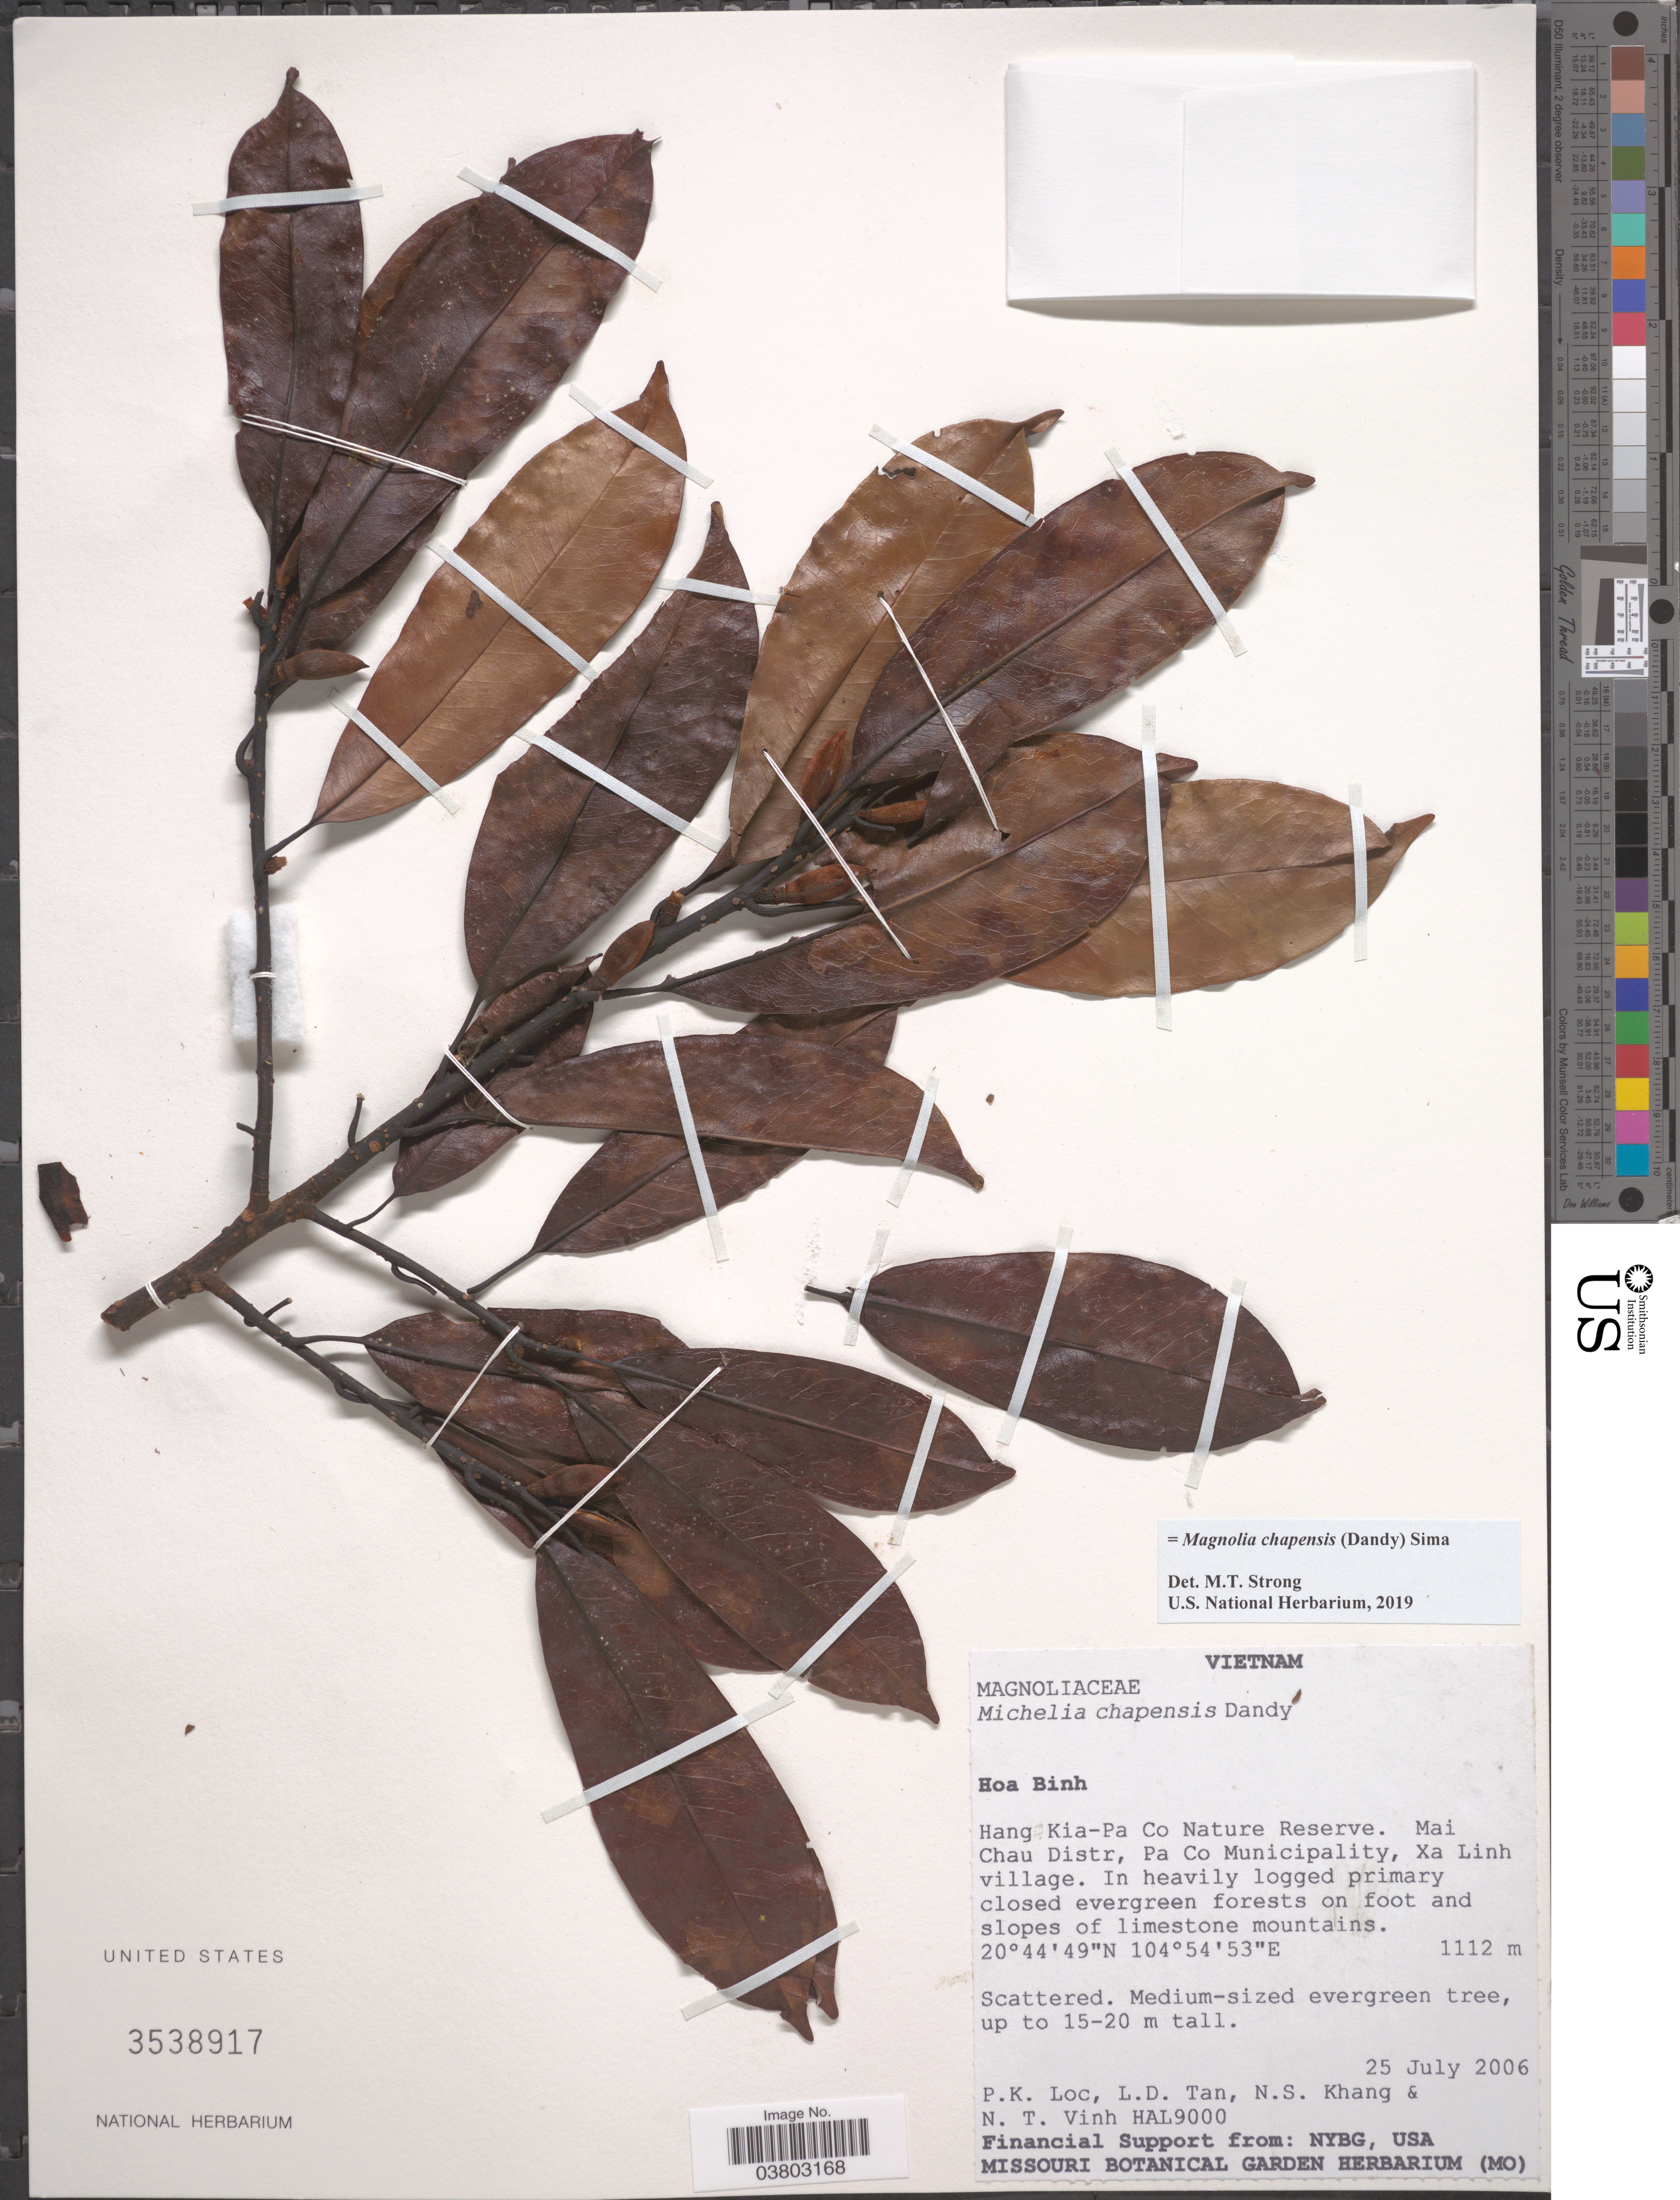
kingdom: Plantae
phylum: Tracheophyta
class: Magnoliopsida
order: Magnoliales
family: Magnoliaceae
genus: Magnolia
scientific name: Magnolia chapensis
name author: (Dandy) Sima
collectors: P. K. Lôc, L. Tan, N. Khang & N. Vinh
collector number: HAL9000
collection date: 2006-07-25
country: Vietnam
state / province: Hoa Binh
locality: Hang Kia-Pa Co Nature Reserve. Mai Chau Distr, Pa Co Municipality, Xa Linh village. On foot and slopes of limestone mountains.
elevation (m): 1112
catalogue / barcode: US 3538917